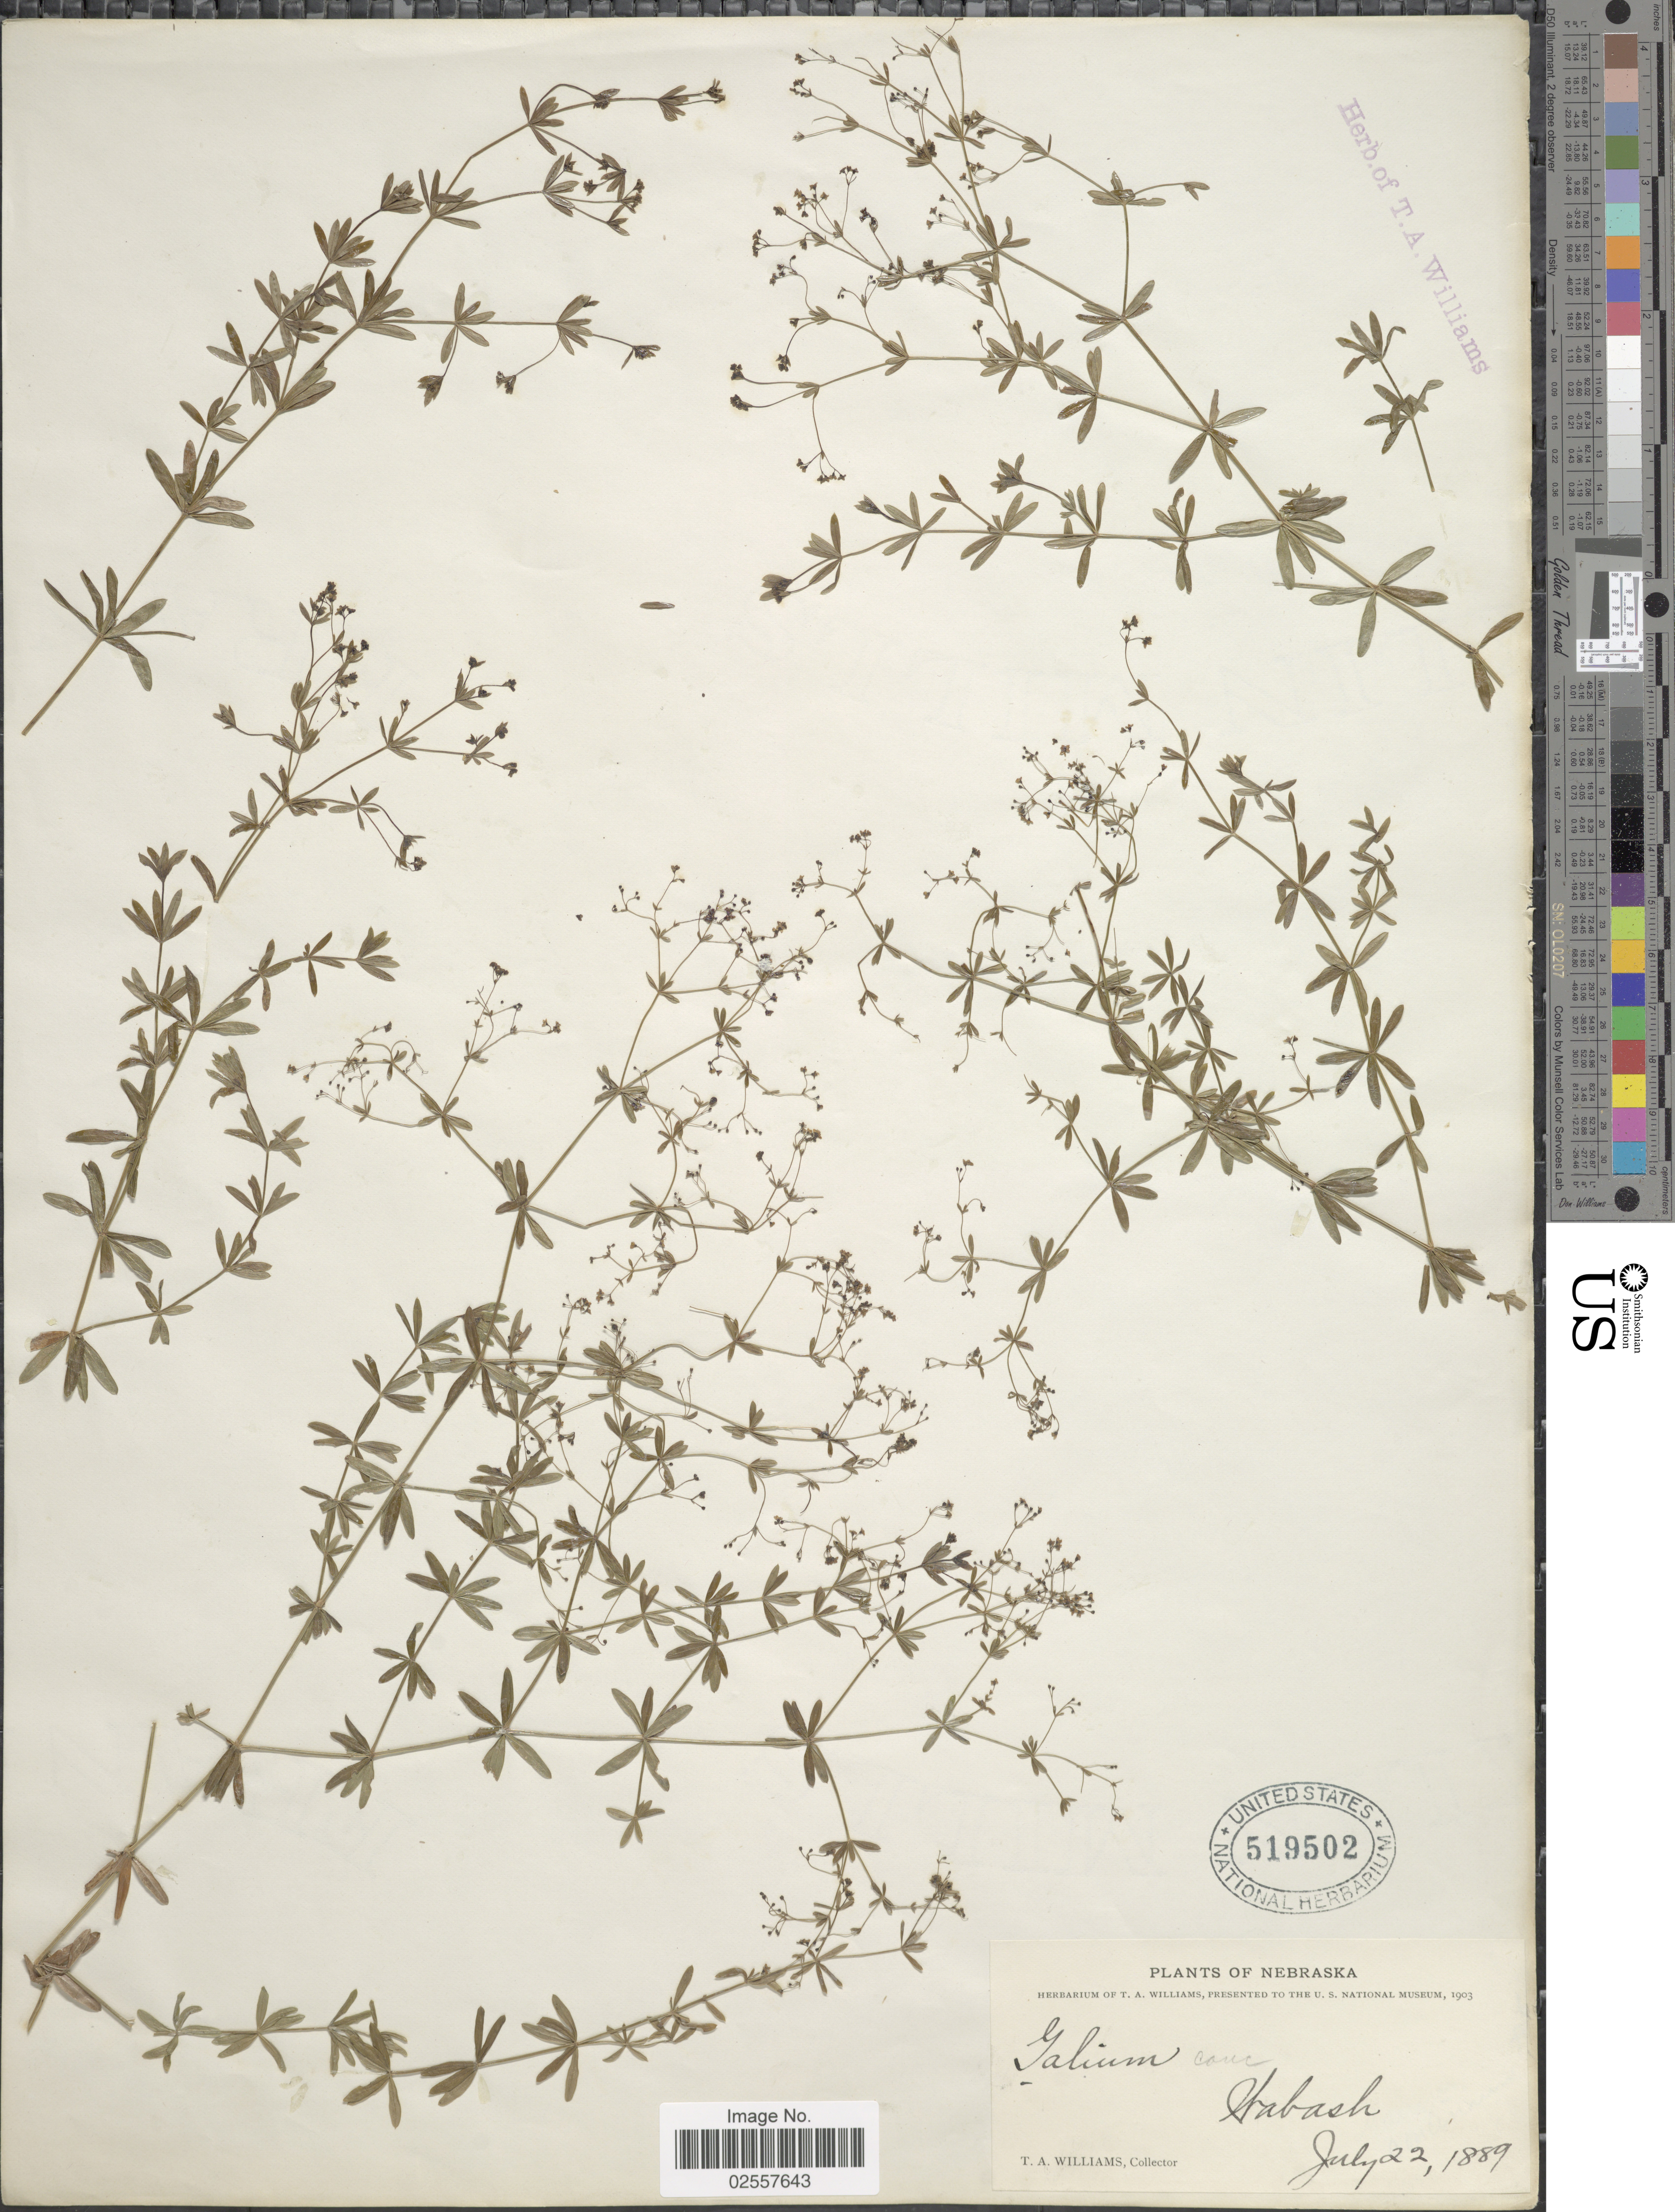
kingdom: Plantae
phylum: Tracheophyta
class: Magnoliopsida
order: Gentianales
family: Rubiaceae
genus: Galium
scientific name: Galium concinnum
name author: Torr. & A. Gray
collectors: T. A. Williams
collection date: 1889-07-22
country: United States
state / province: Nebraska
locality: Wabash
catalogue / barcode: US 519502